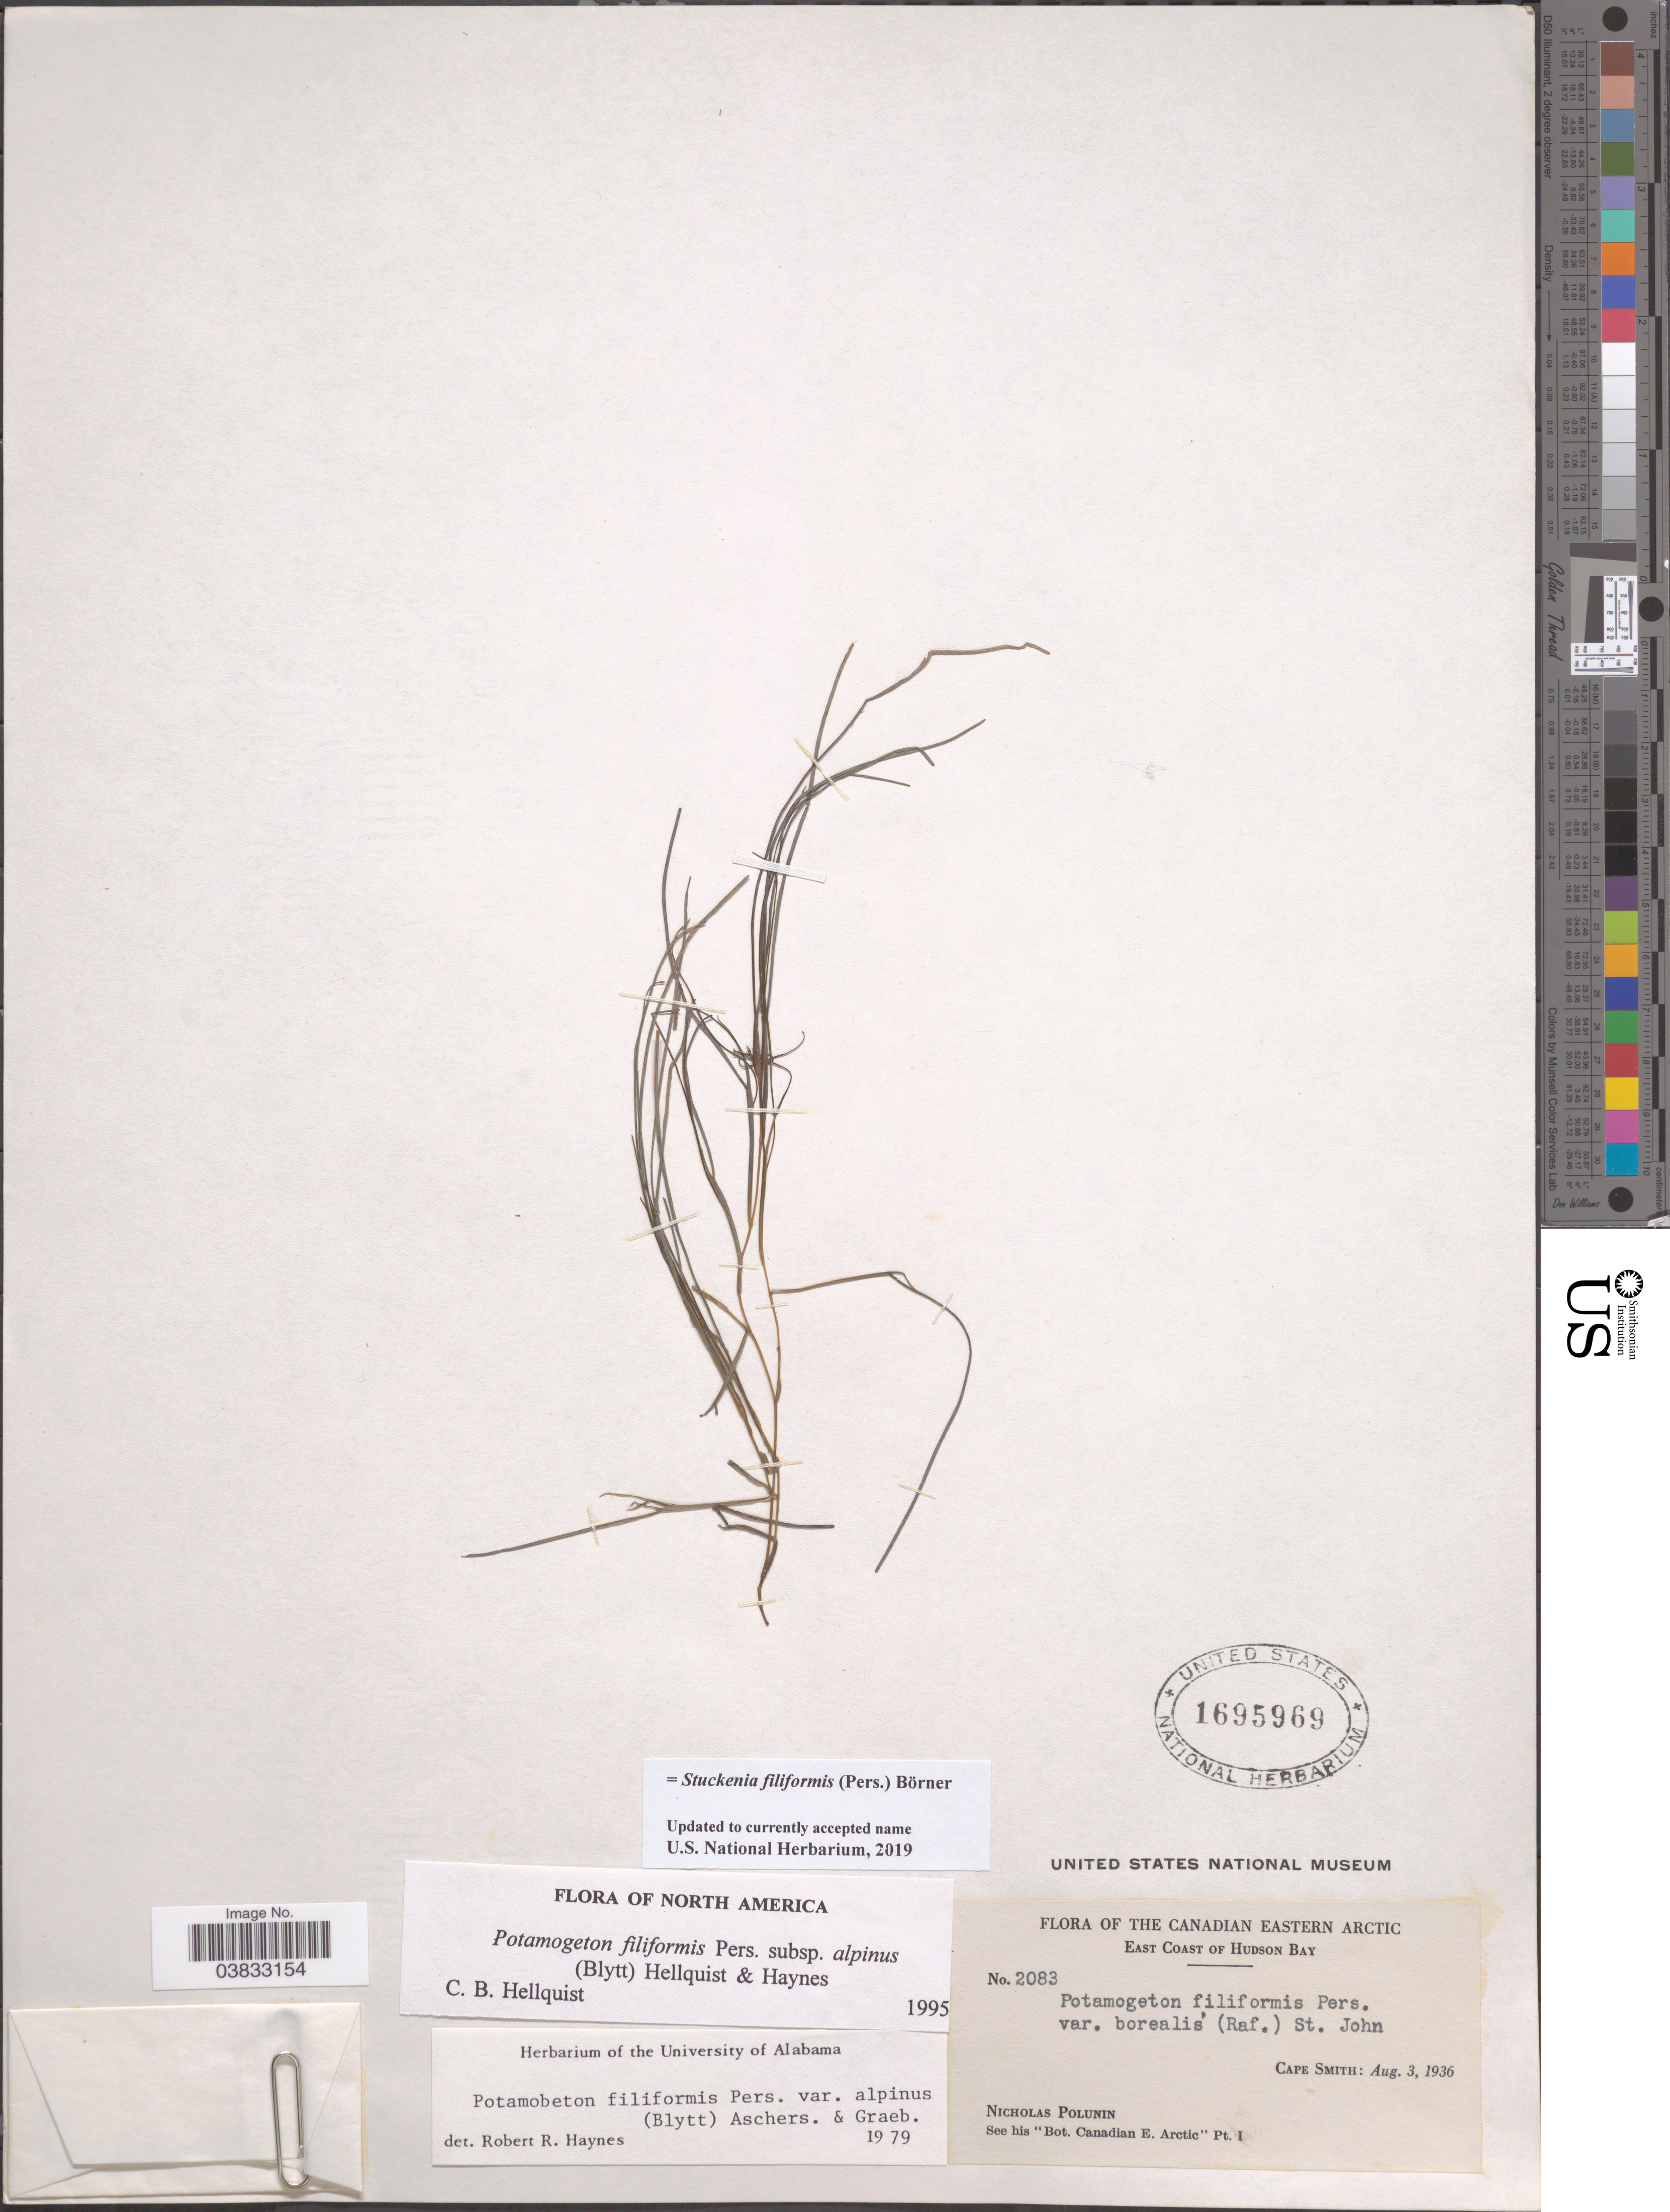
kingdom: Plantae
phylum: Tracheophyta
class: Liliopsida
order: Alismatales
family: Potamogetonaceae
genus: Stuckenia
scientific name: Stuckenia filiformis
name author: (Pers.) Börner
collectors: N. V. Polunin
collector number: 2083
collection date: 1936-08-03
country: Canada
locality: Canadian Eastern Arctic. East Coast of Hudson Bay. Cape Smith.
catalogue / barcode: US 1695969